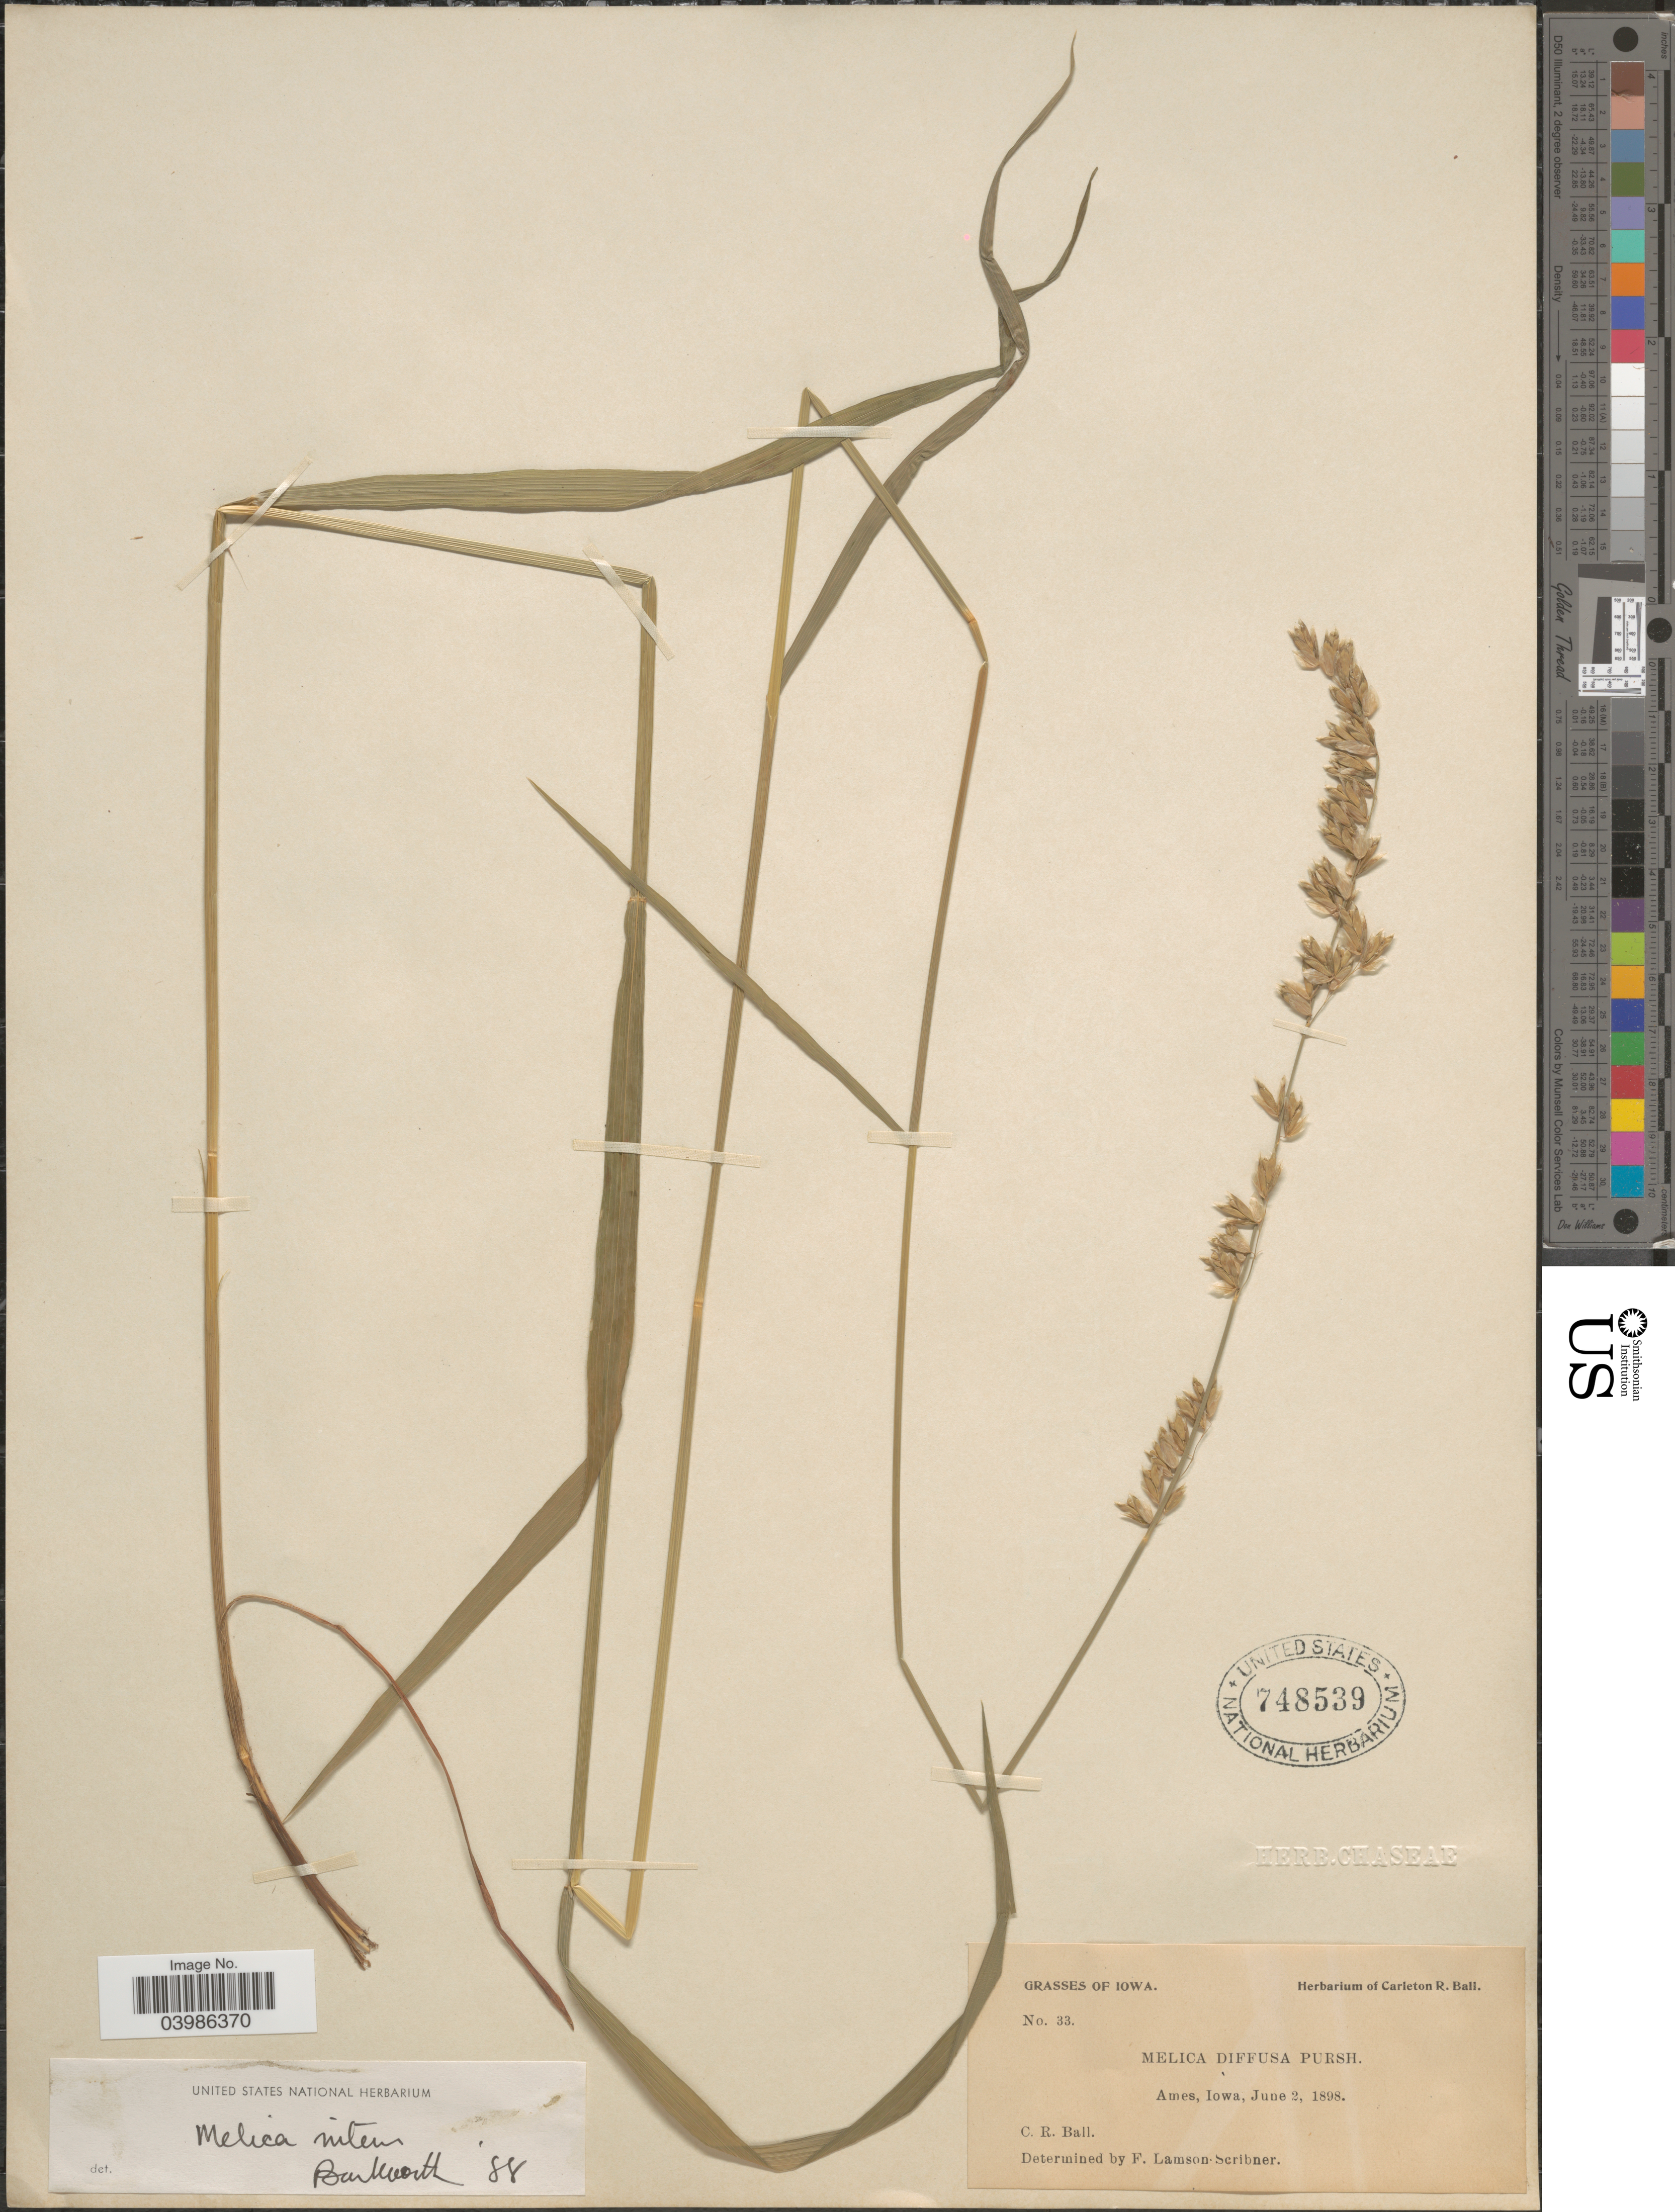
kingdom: Plantae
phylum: Tracheophyta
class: Liliopsida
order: Poales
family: Poaceae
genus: Melica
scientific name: Melica nitens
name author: (Scribn.) Nutt. ex Piper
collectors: C. R. Ball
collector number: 33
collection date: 1898-06-02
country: United States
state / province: Iowa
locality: Ames.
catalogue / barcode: US 748539